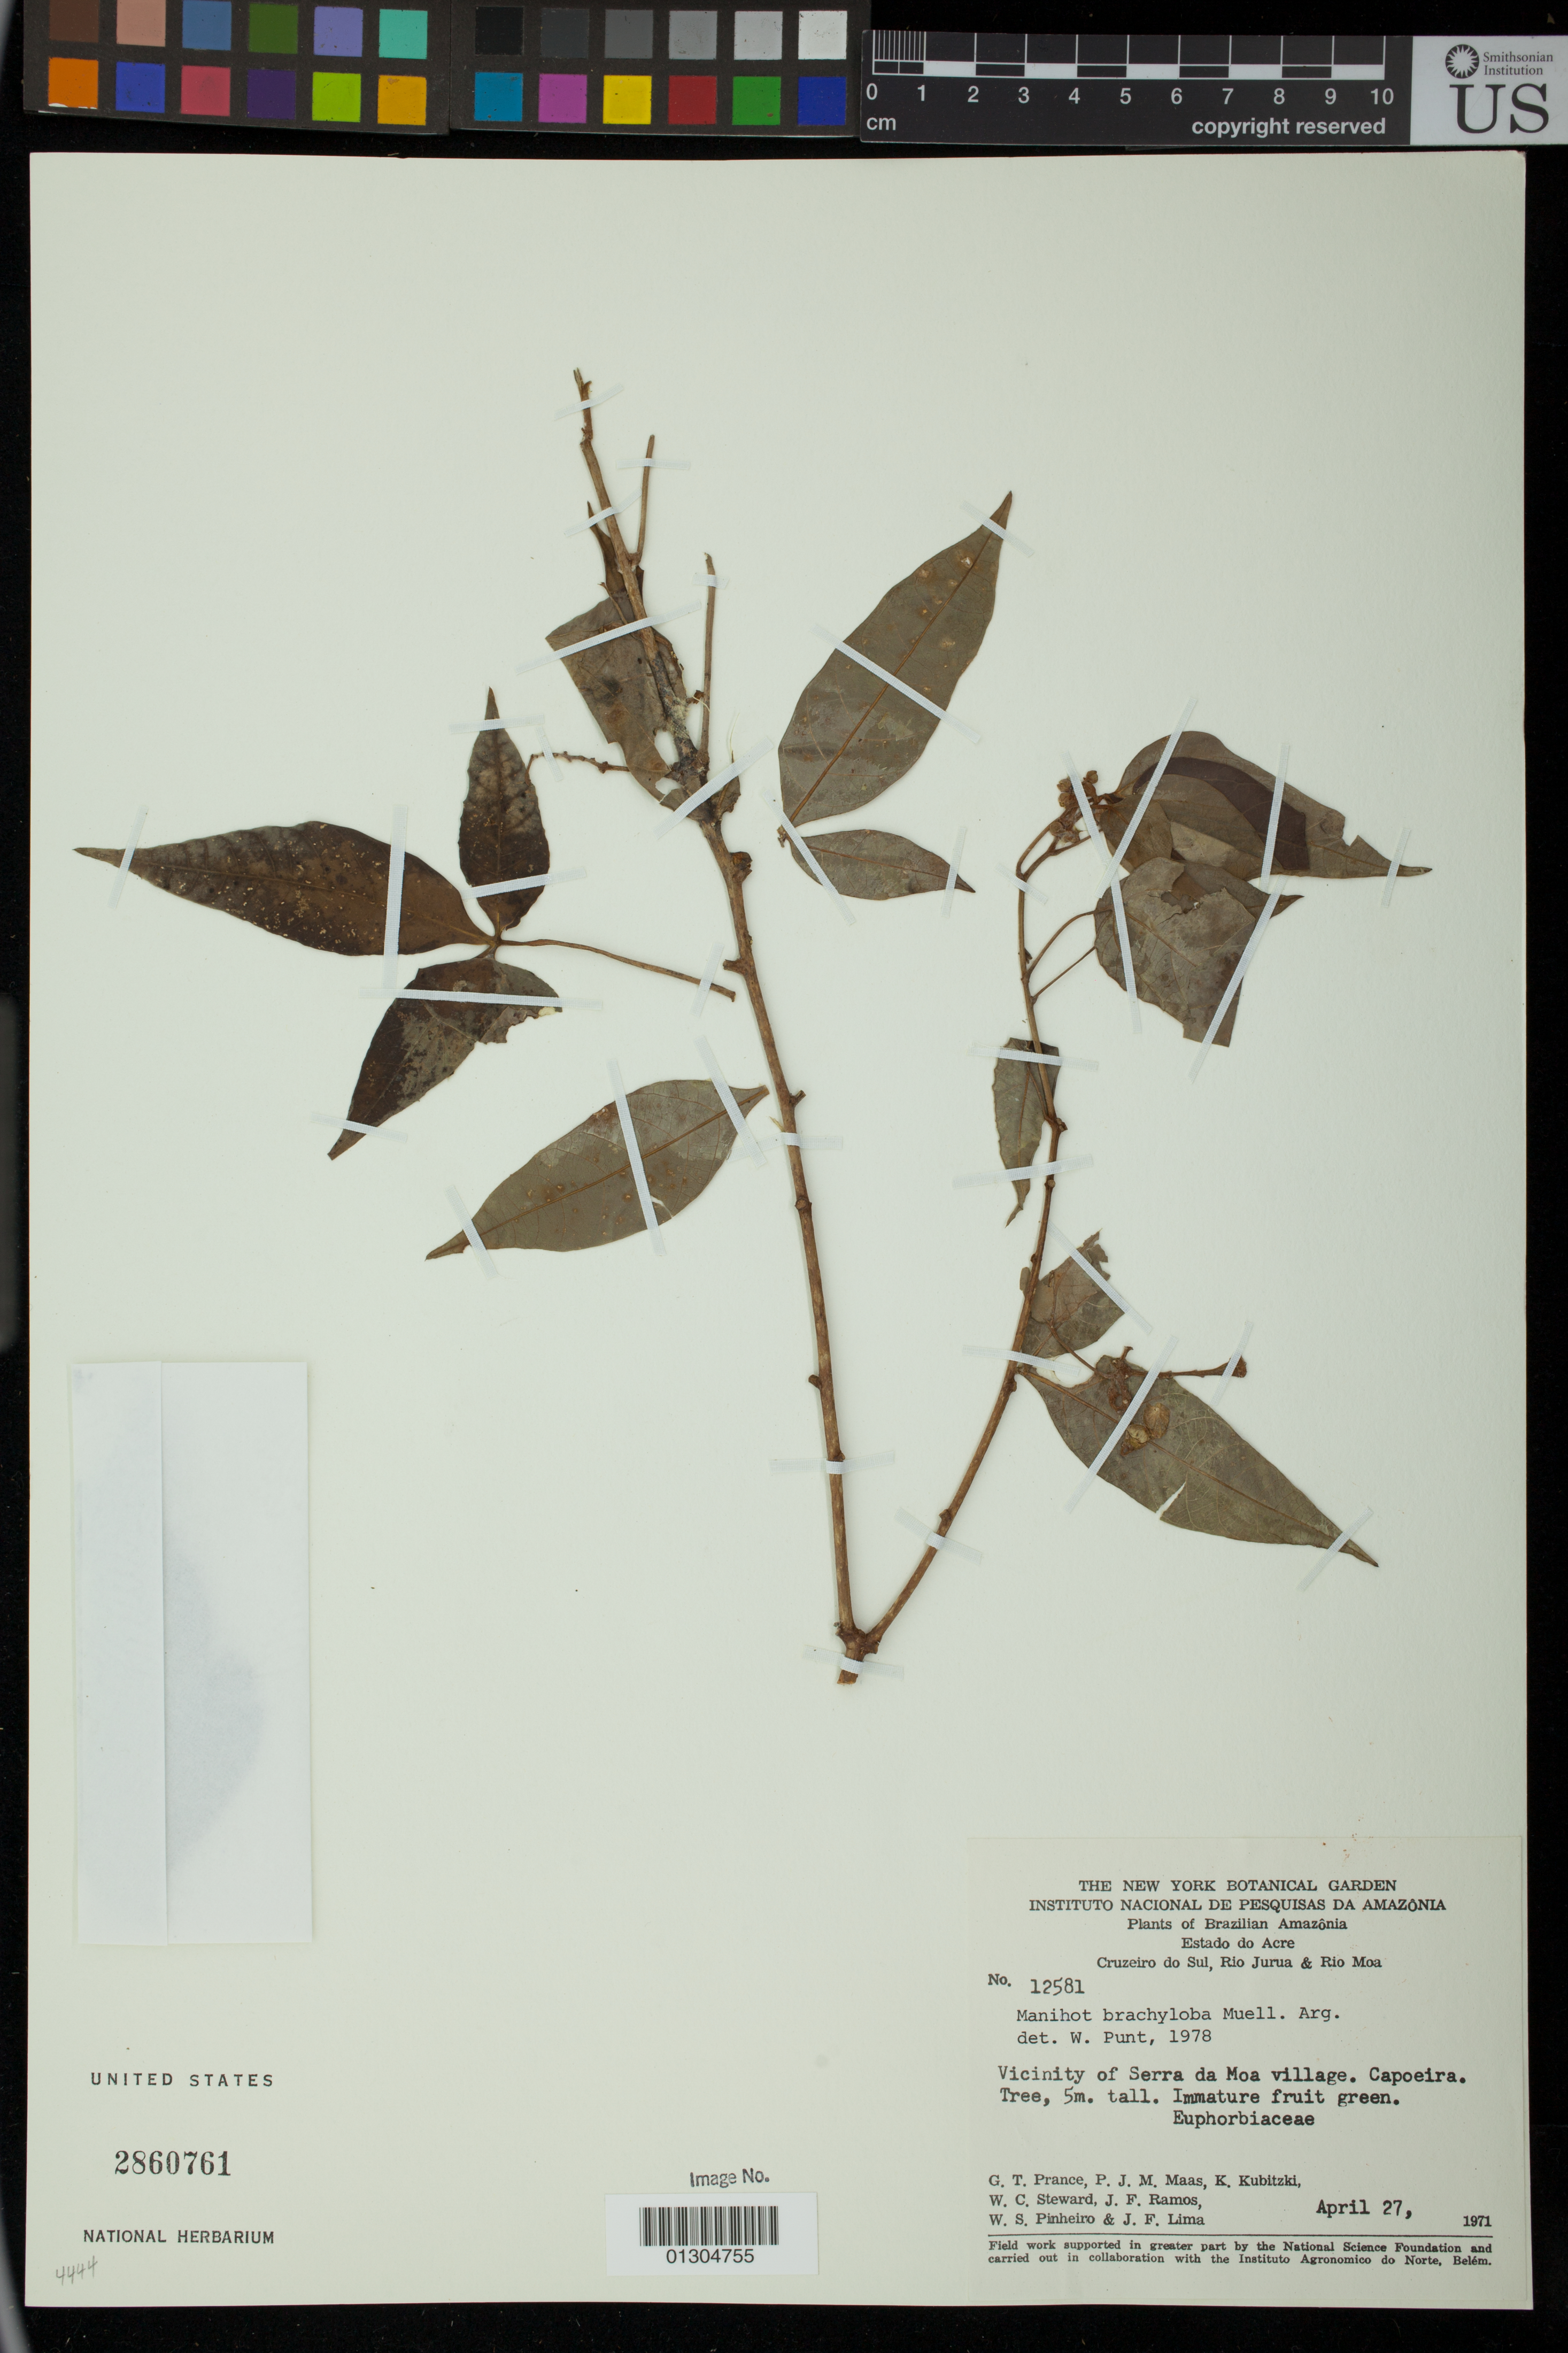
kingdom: Plantae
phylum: Tracheophyta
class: Magnoliopsida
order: Malpighiales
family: Euphorbiaceae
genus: Manihot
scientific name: Manihot esculenta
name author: Crantz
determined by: Mendoza, M.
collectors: G. T. Prance, P. Maas, K. Kubitzki, W. C. Steward, J. F. Ramos, W. S. Pinheiro & J. F. Lima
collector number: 12581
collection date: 1971-04-27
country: Brazil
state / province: Acre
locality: Vicinity of Serra da Moa village.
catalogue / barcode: US 2860761